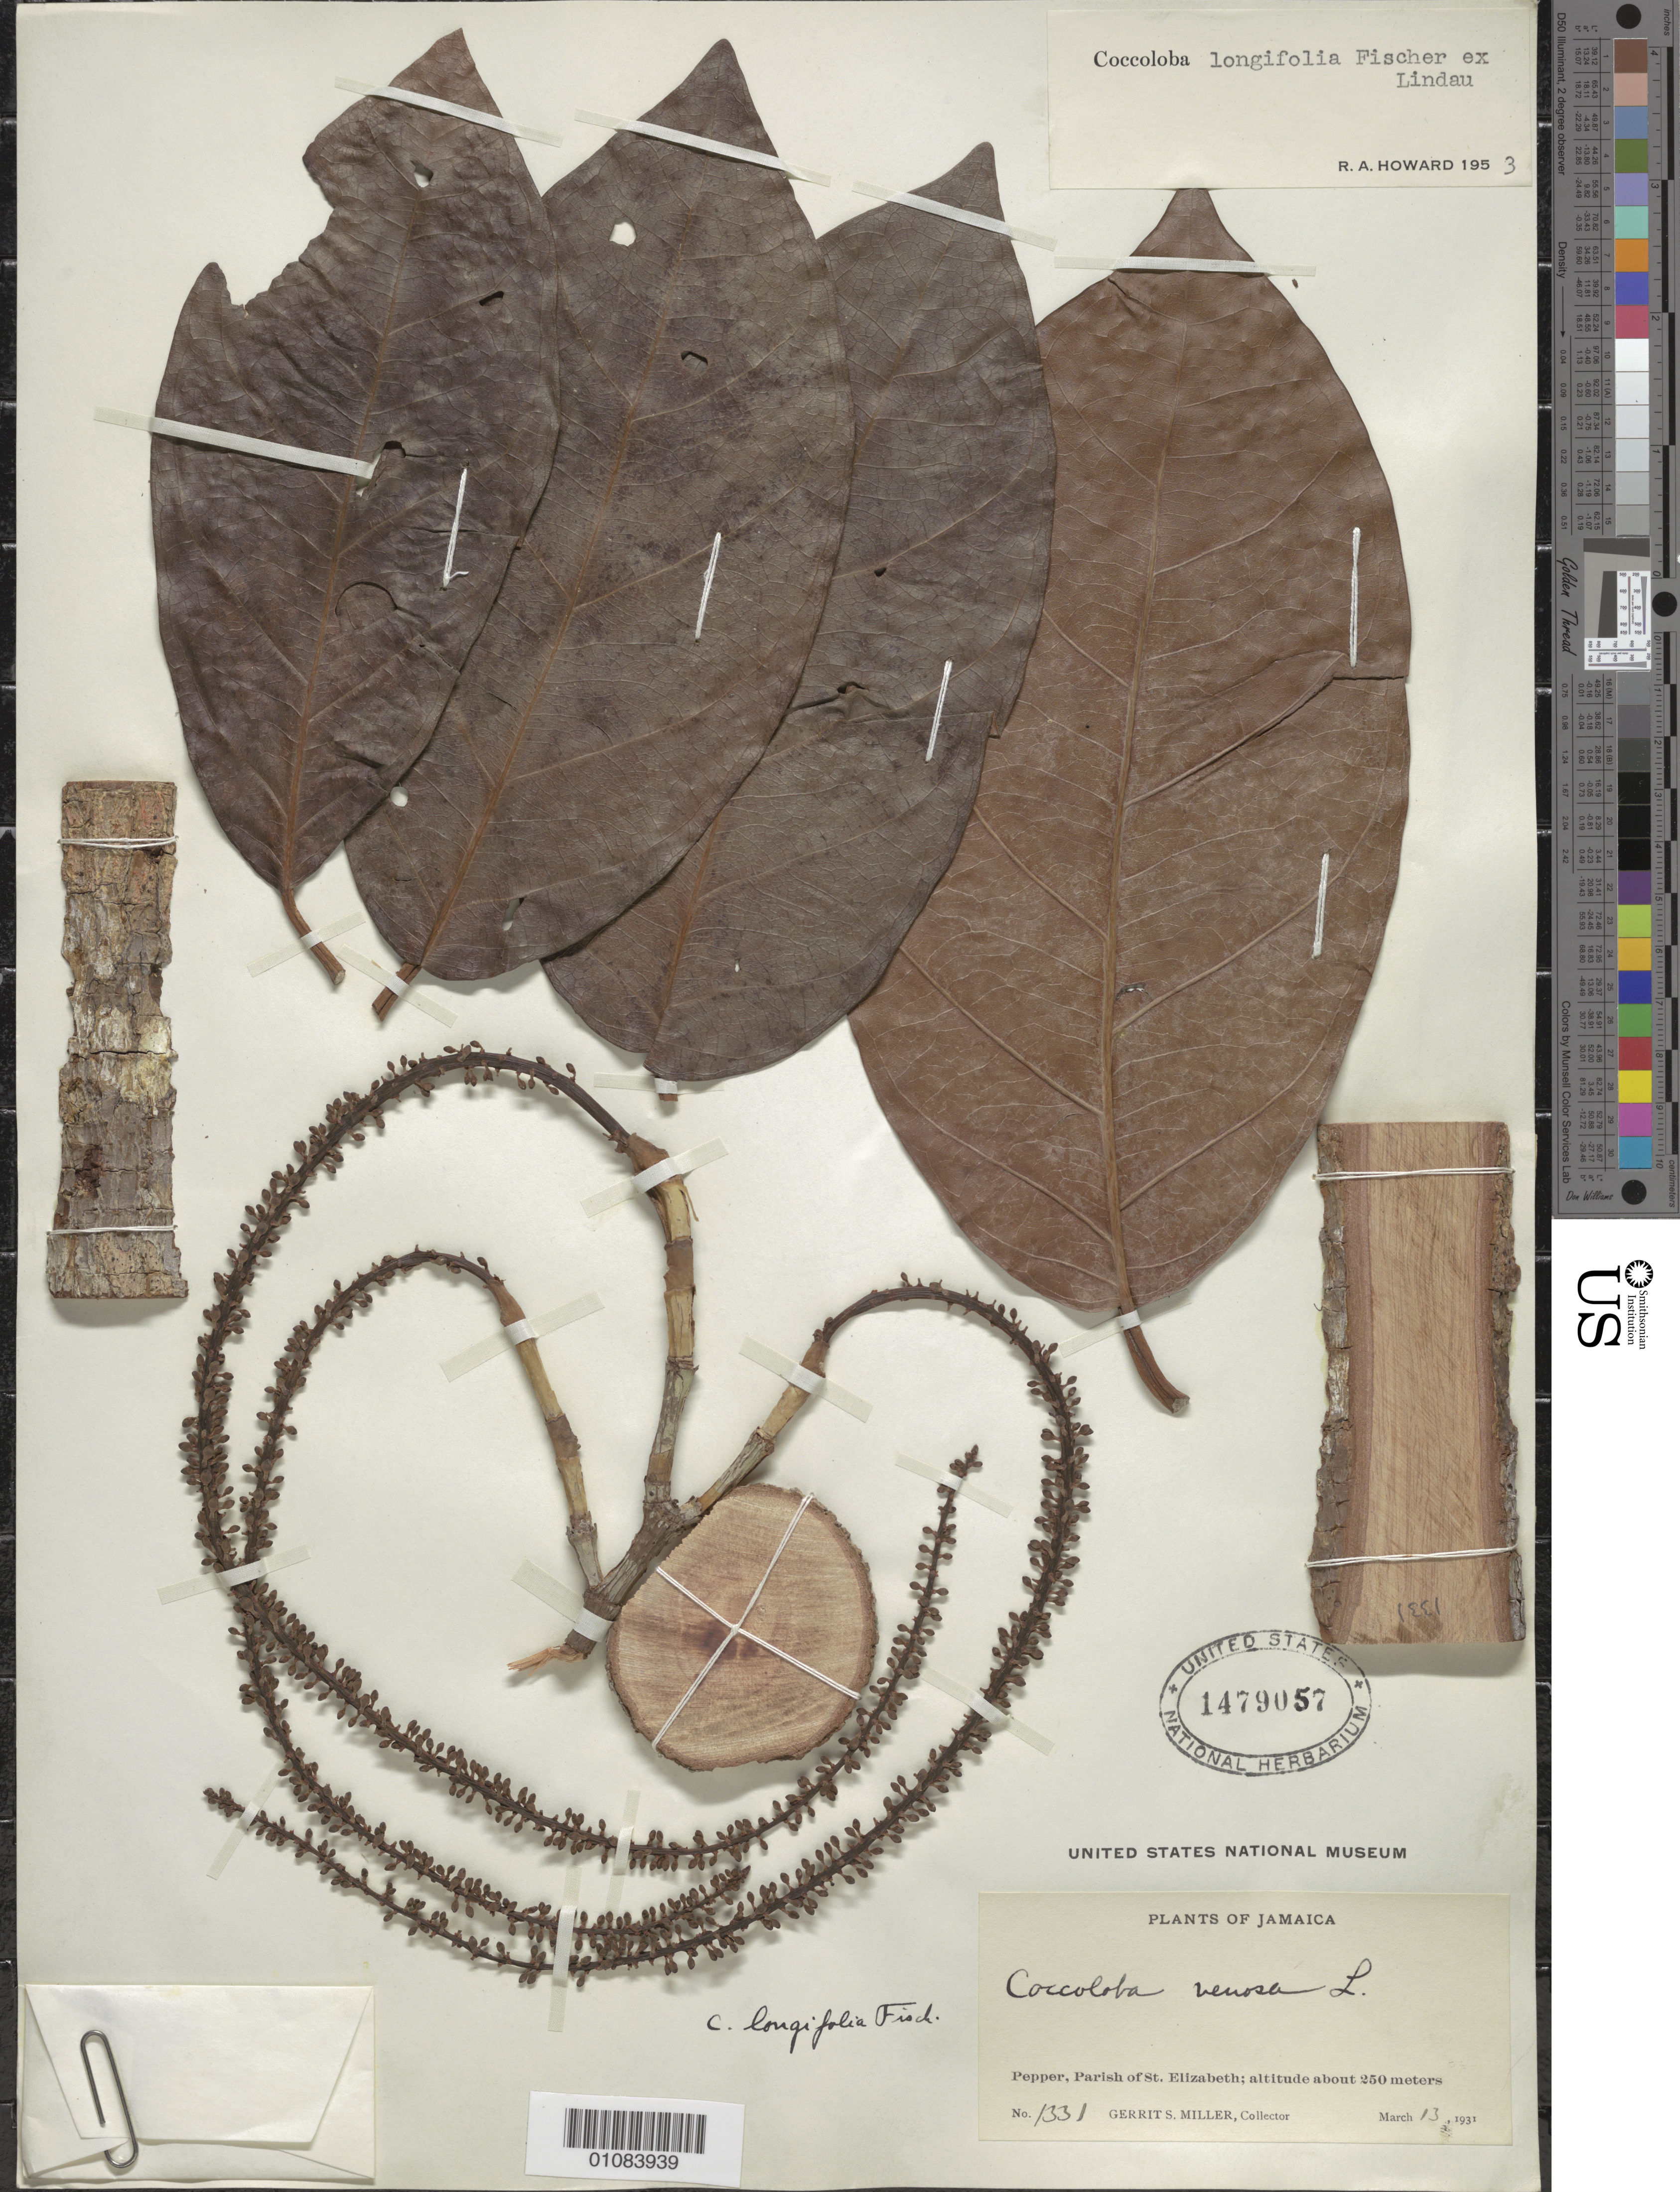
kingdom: Plantae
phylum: Tracheophyta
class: Magnoliopsida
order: Caryophyllales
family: Polygonaceae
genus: Coccoloba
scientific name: Coccoloba longifolia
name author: Fisch. ex Lindau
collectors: G. S. Miller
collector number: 1331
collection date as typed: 13 Mar 1931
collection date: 1931-03-13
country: Jamaica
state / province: Saint Elizabeth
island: Jamaica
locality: Pepper, Parish of St. Elizabeth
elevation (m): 350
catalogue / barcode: US 1469057